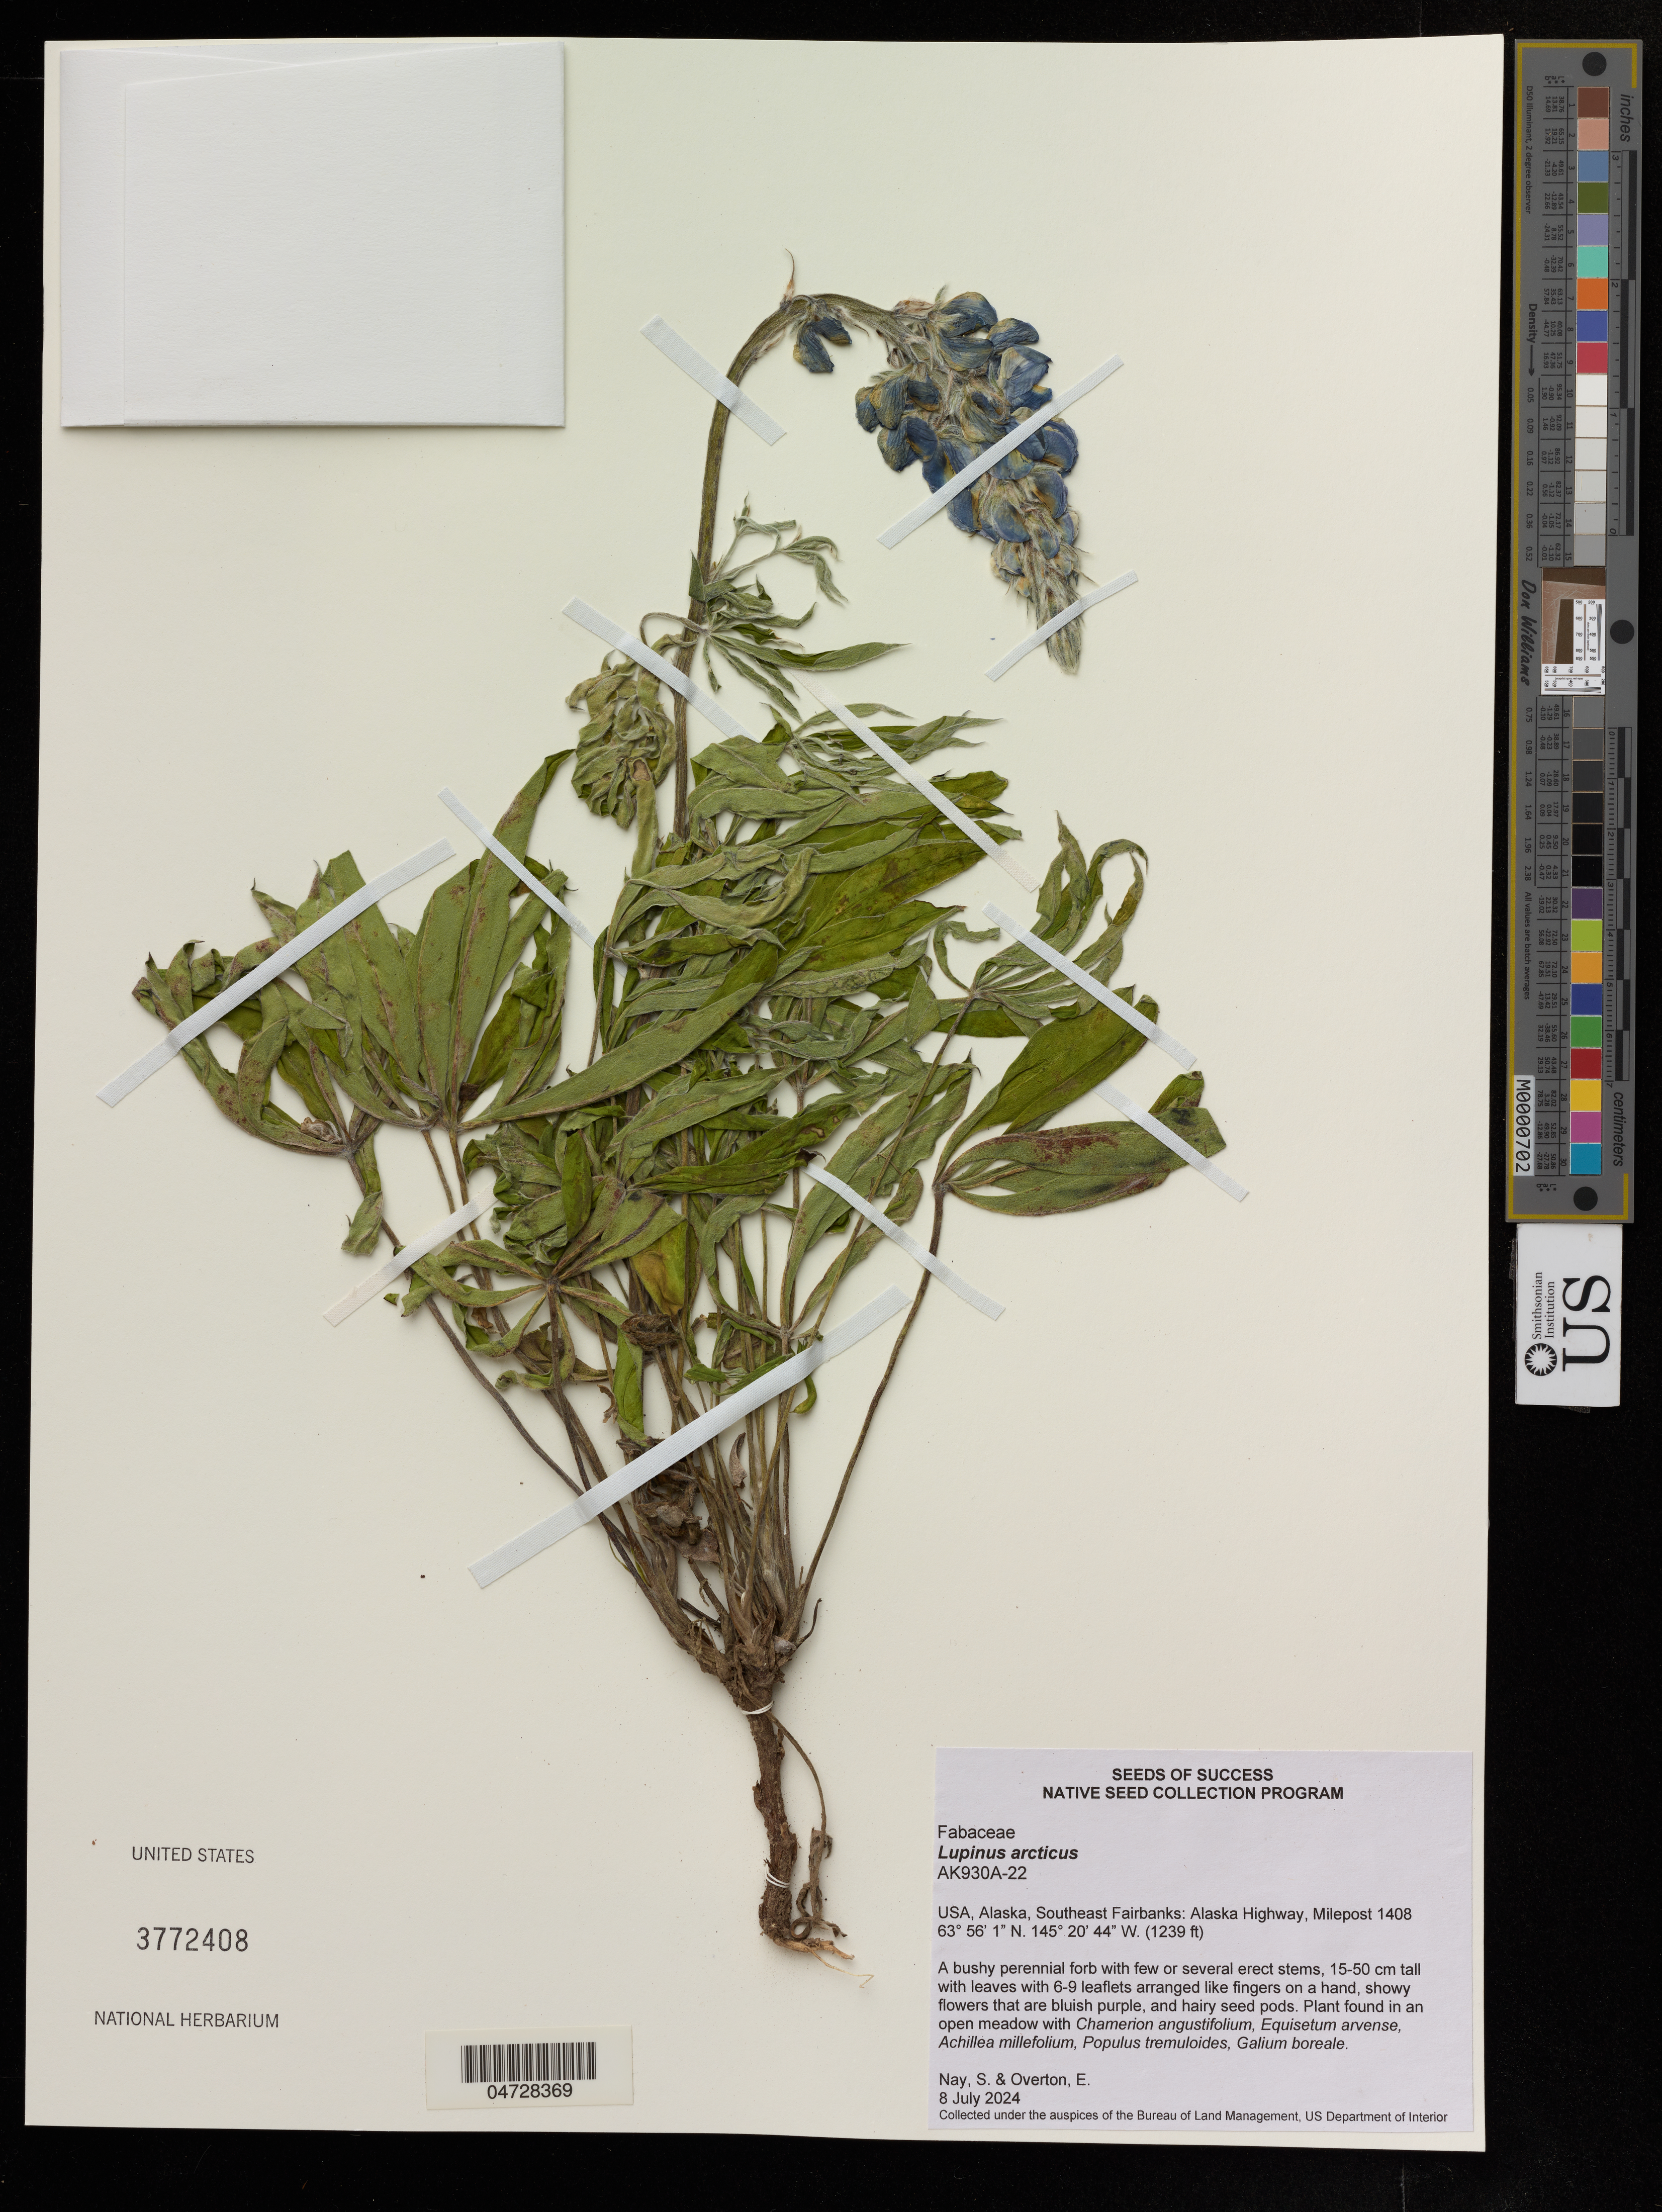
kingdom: Plantae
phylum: Tracheophyta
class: Magnoliopsida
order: Fabales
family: Fabaceae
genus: Lupinus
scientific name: Lupinus arcticus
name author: S. Watson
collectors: S. Nay & E. Overton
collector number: AK930A-22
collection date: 2024-07-08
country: United States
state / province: Alaska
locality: Southeast Fairbanks: Alaska Highway, Milepost 1408.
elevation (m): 378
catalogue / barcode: US 3772408